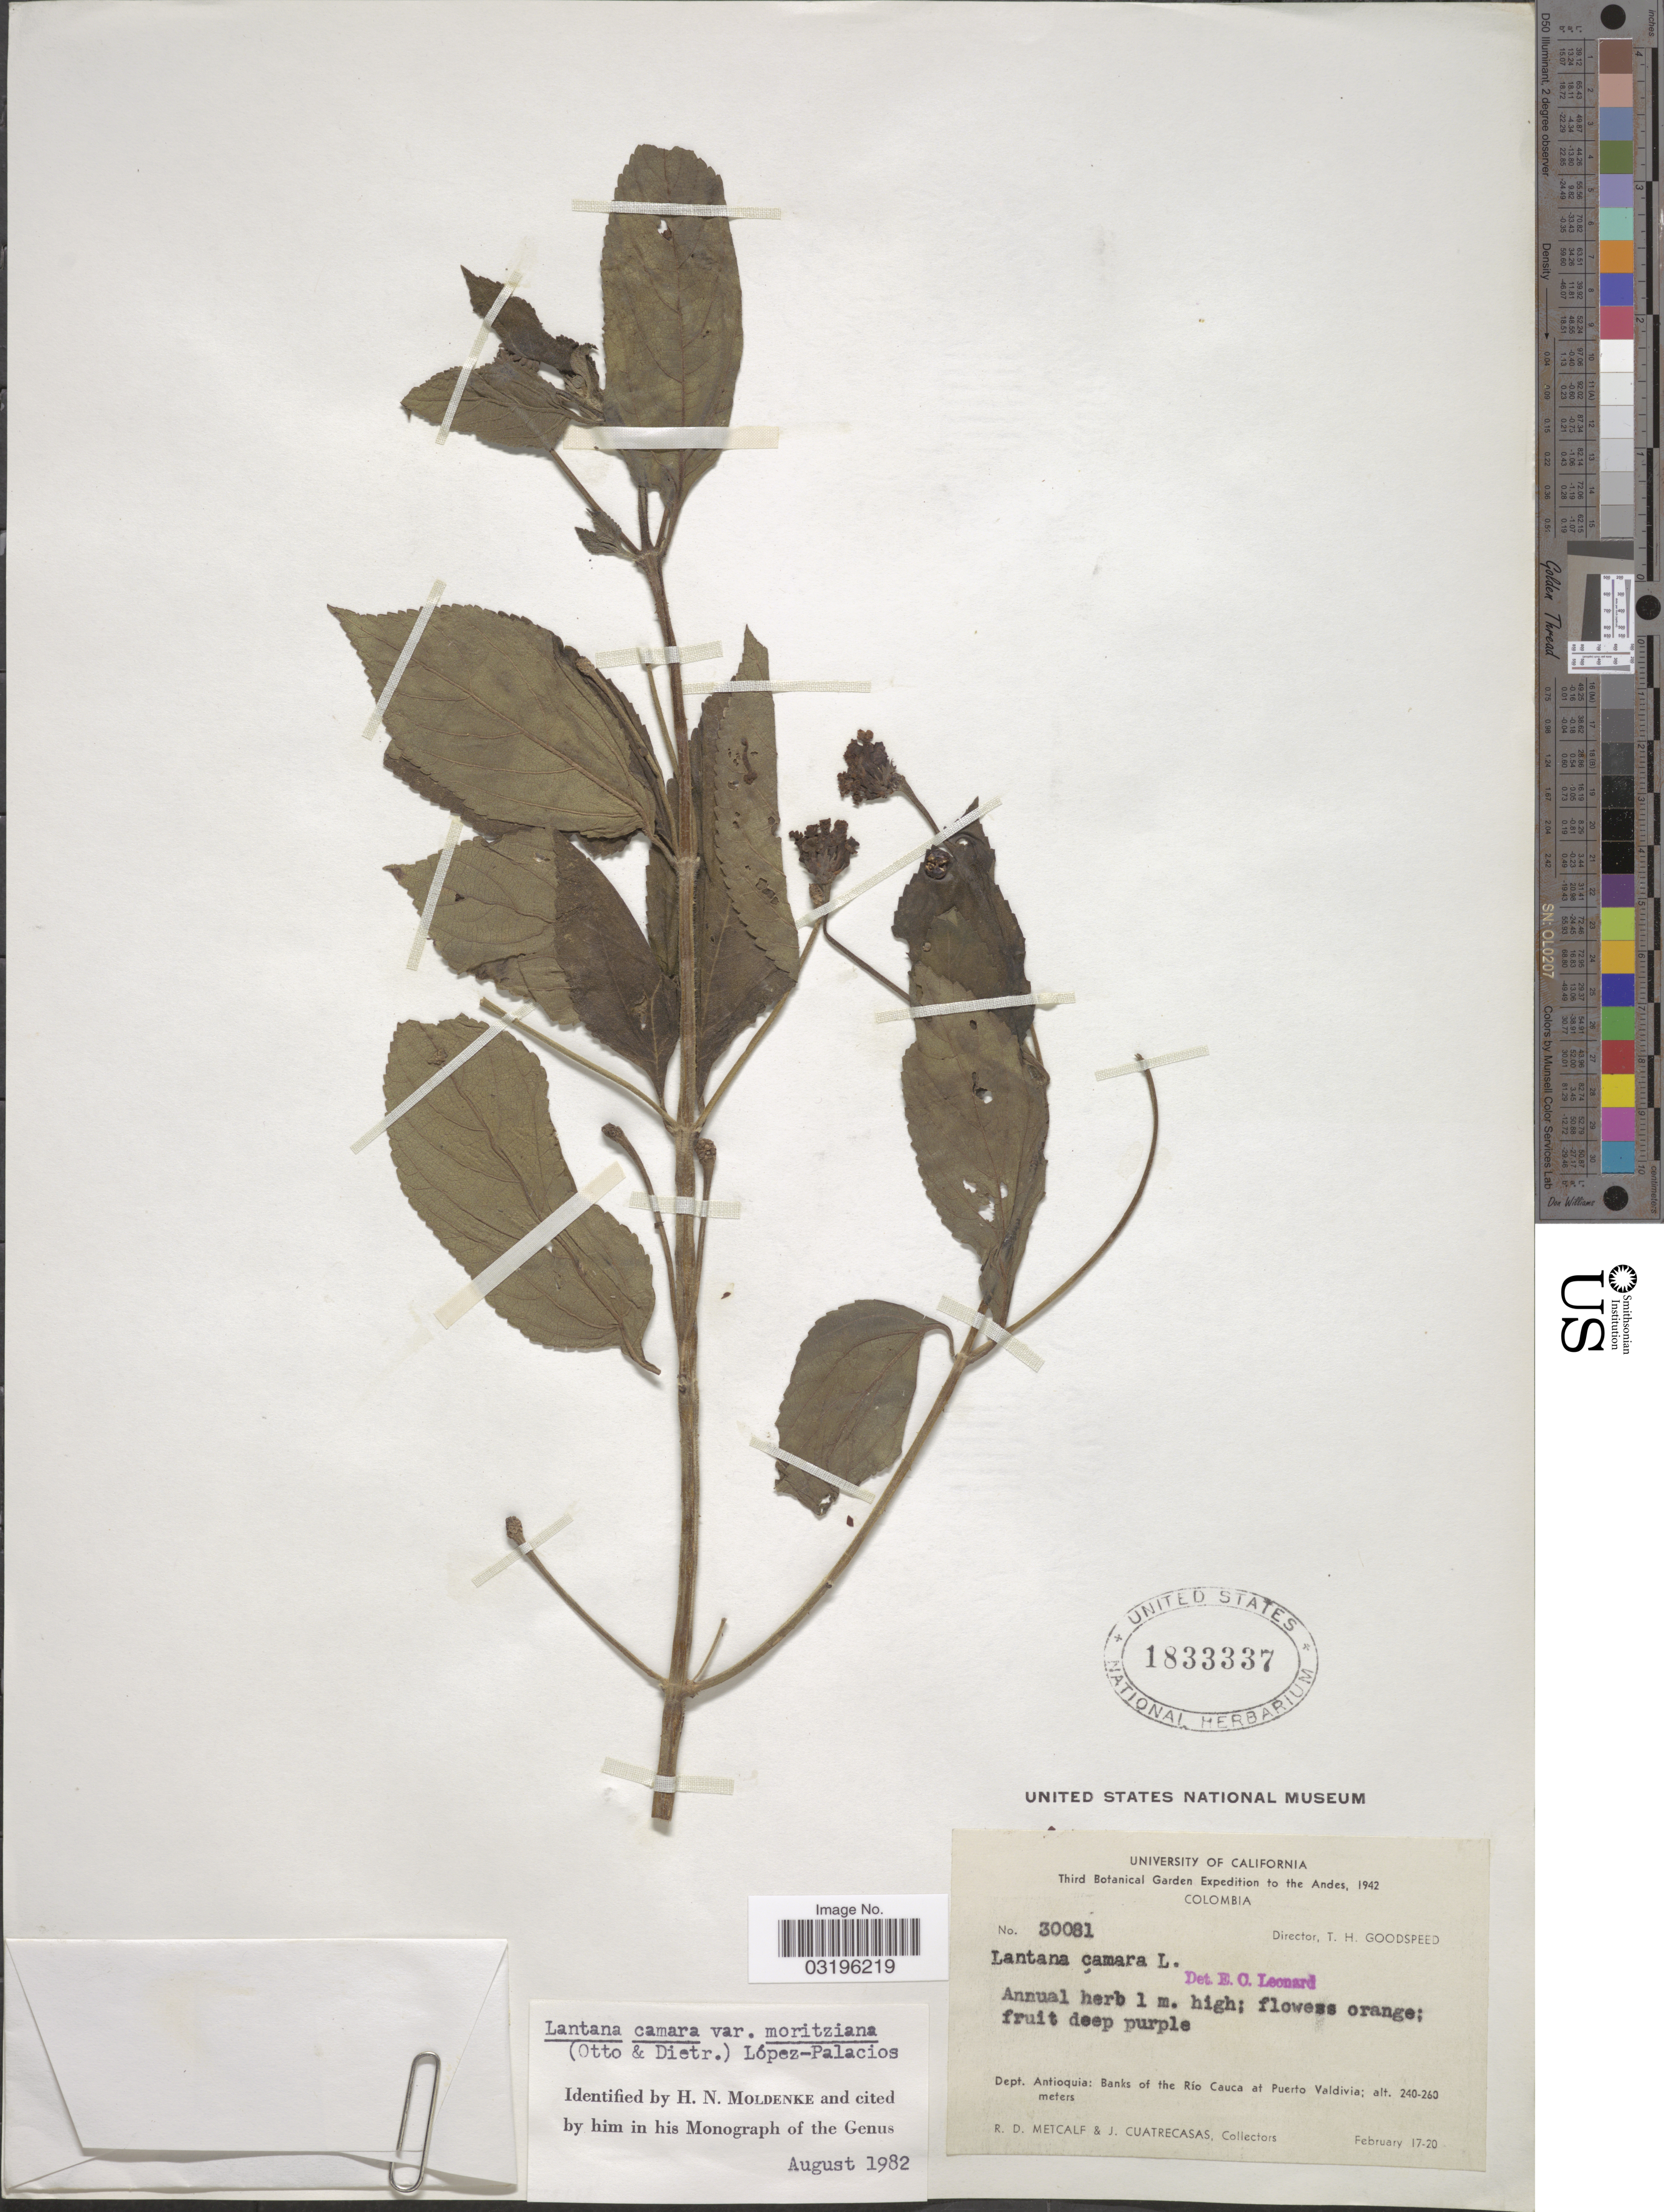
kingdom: Plantae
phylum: Tracheophyta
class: Magnoliopsida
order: Lamiales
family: Verbenaceae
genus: Lantana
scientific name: Lantana camara var. moritziana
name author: (Otto & A. Dietr.) López-Pal.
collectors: R. D. Metcalf & J. Cuatrecasas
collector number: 30081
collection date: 1942-02-17/1942-02-20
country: Colombia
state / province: Antioquia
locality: Andes. Banks of the Rio Cauca at Puerto Valdivia.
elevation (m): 240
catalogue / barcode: US 1833337